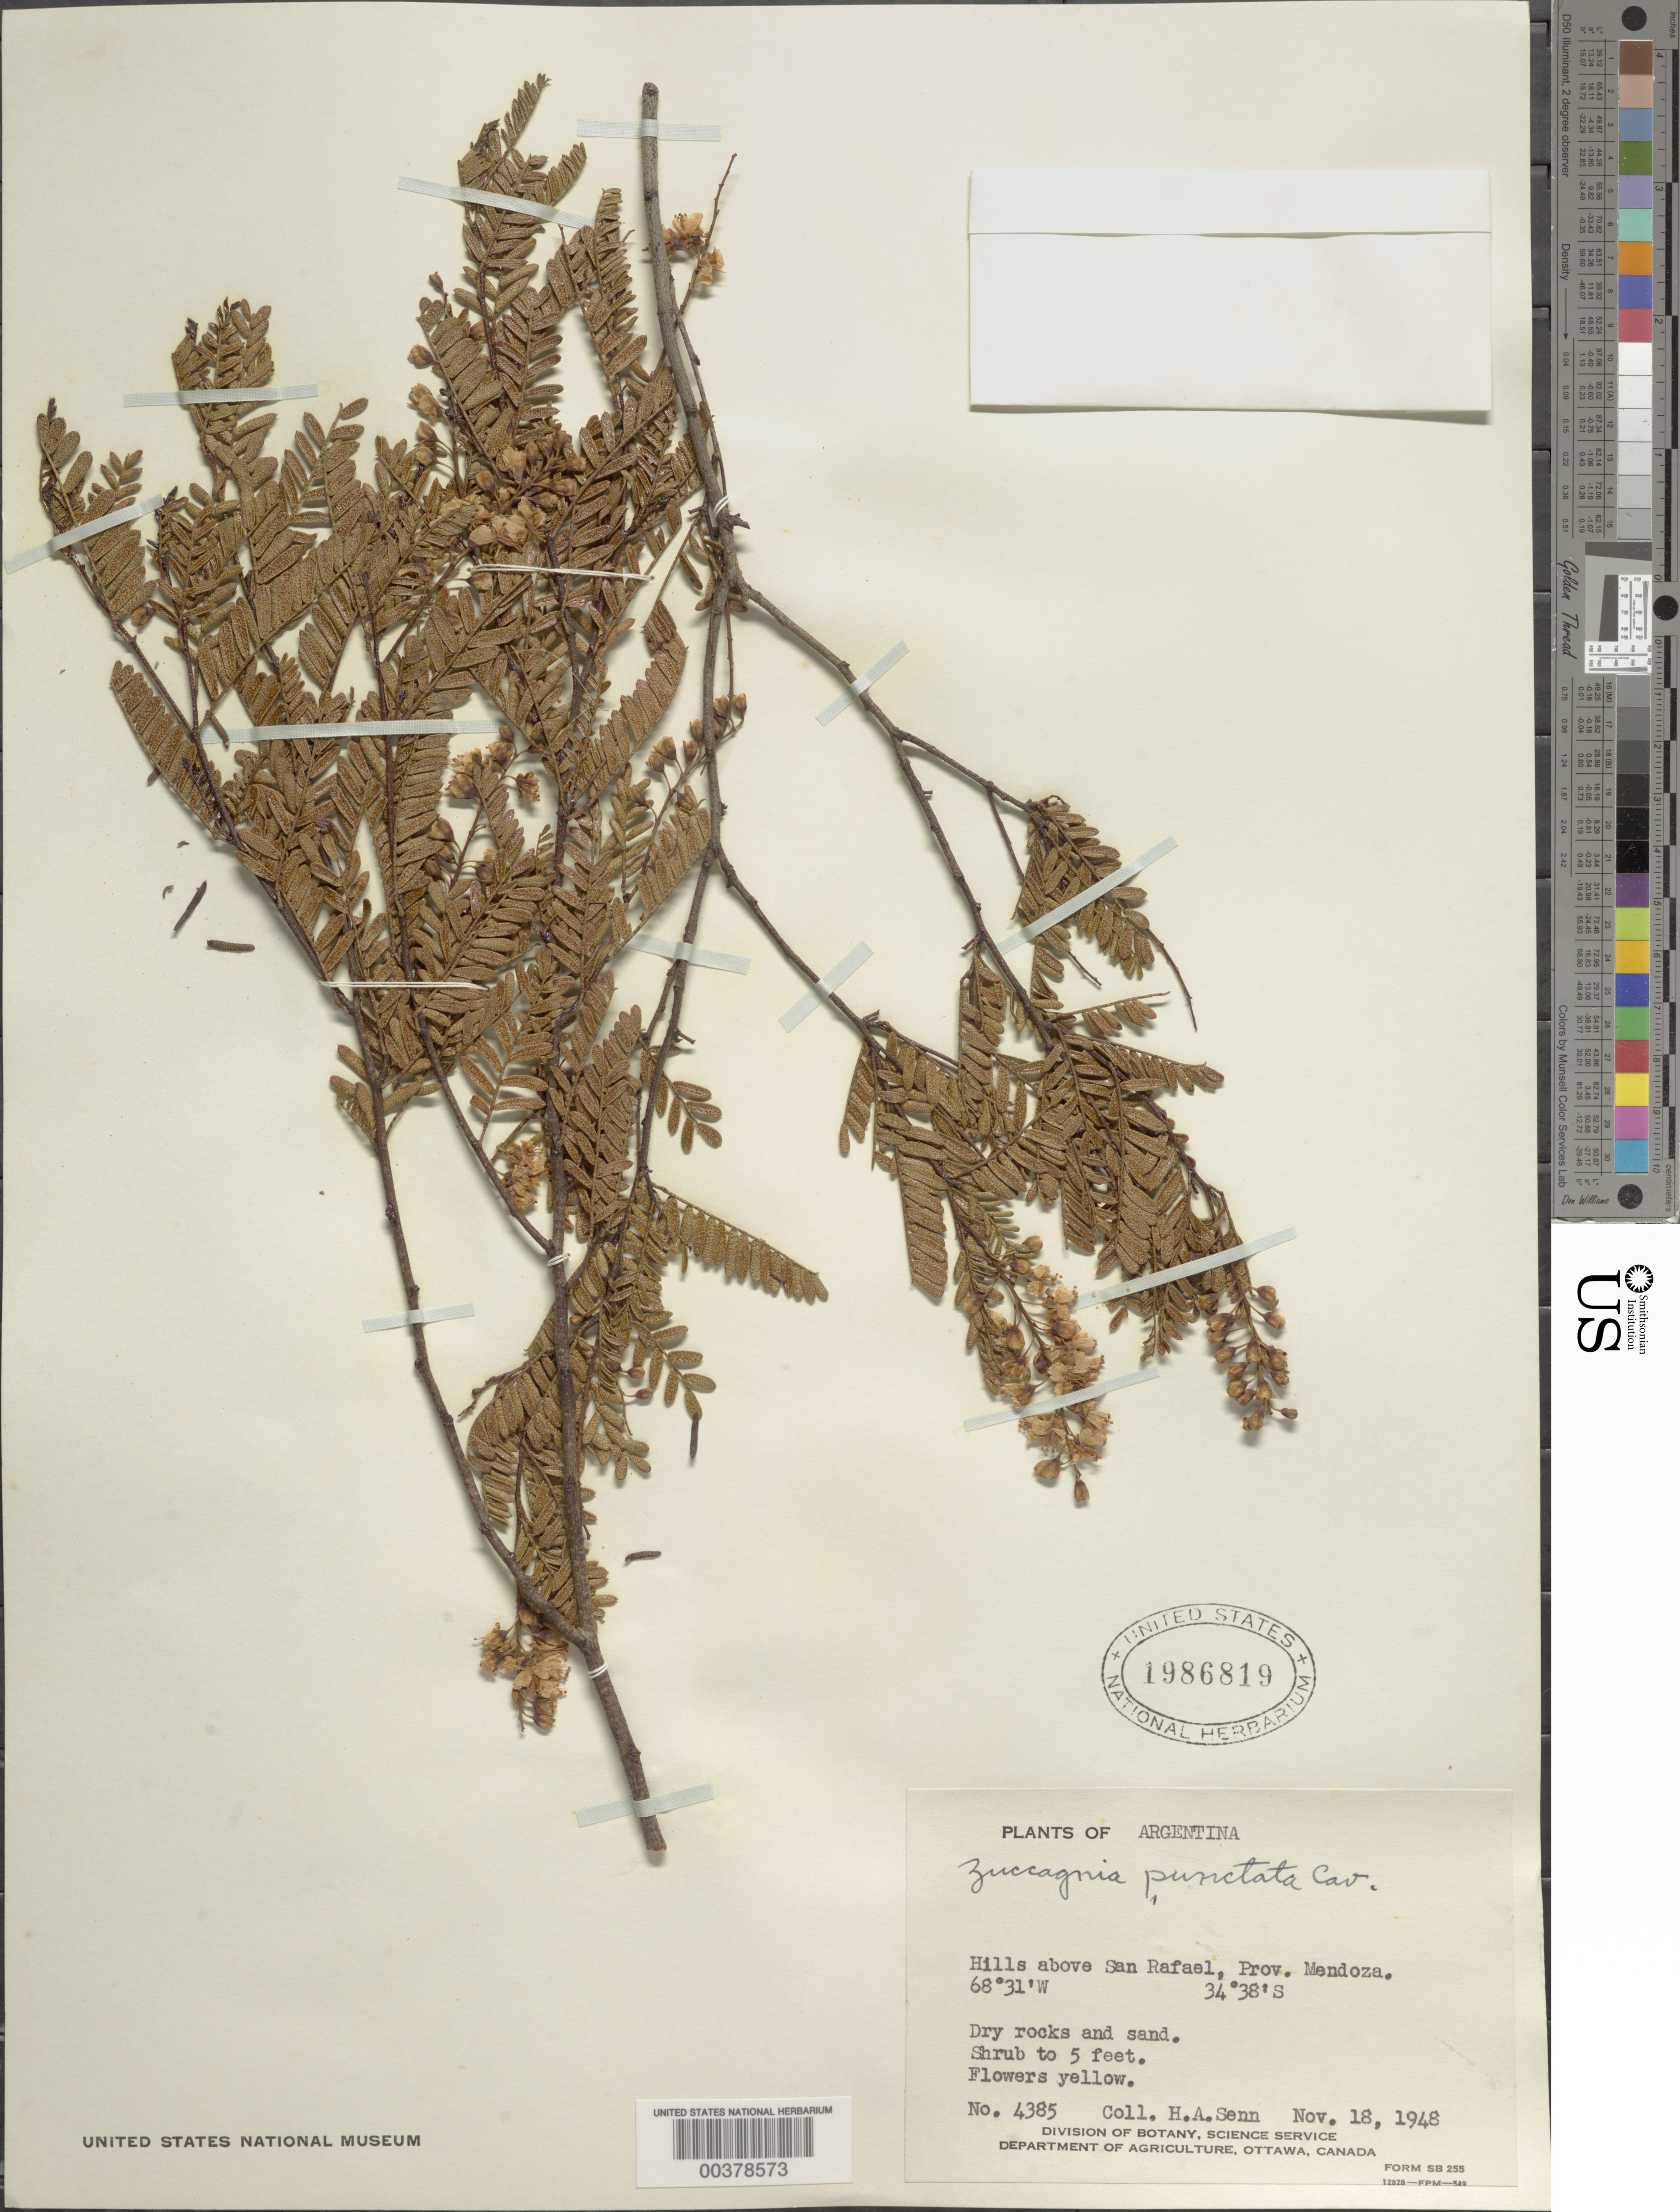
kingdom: Plantae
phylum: Tracheophyta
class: Magnoliopsida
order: Fabales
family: Fabaceae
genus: Zuccagnia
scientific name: Zuccagnia punctata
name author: Cav.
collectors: H. A. Senn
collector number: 4385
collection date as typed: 18 Nov 1948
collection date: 1948-11-18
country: Argentina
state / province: Mendoza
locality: Hills above San Rafael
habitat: Dry rocks and sand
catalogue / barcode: US 1986819